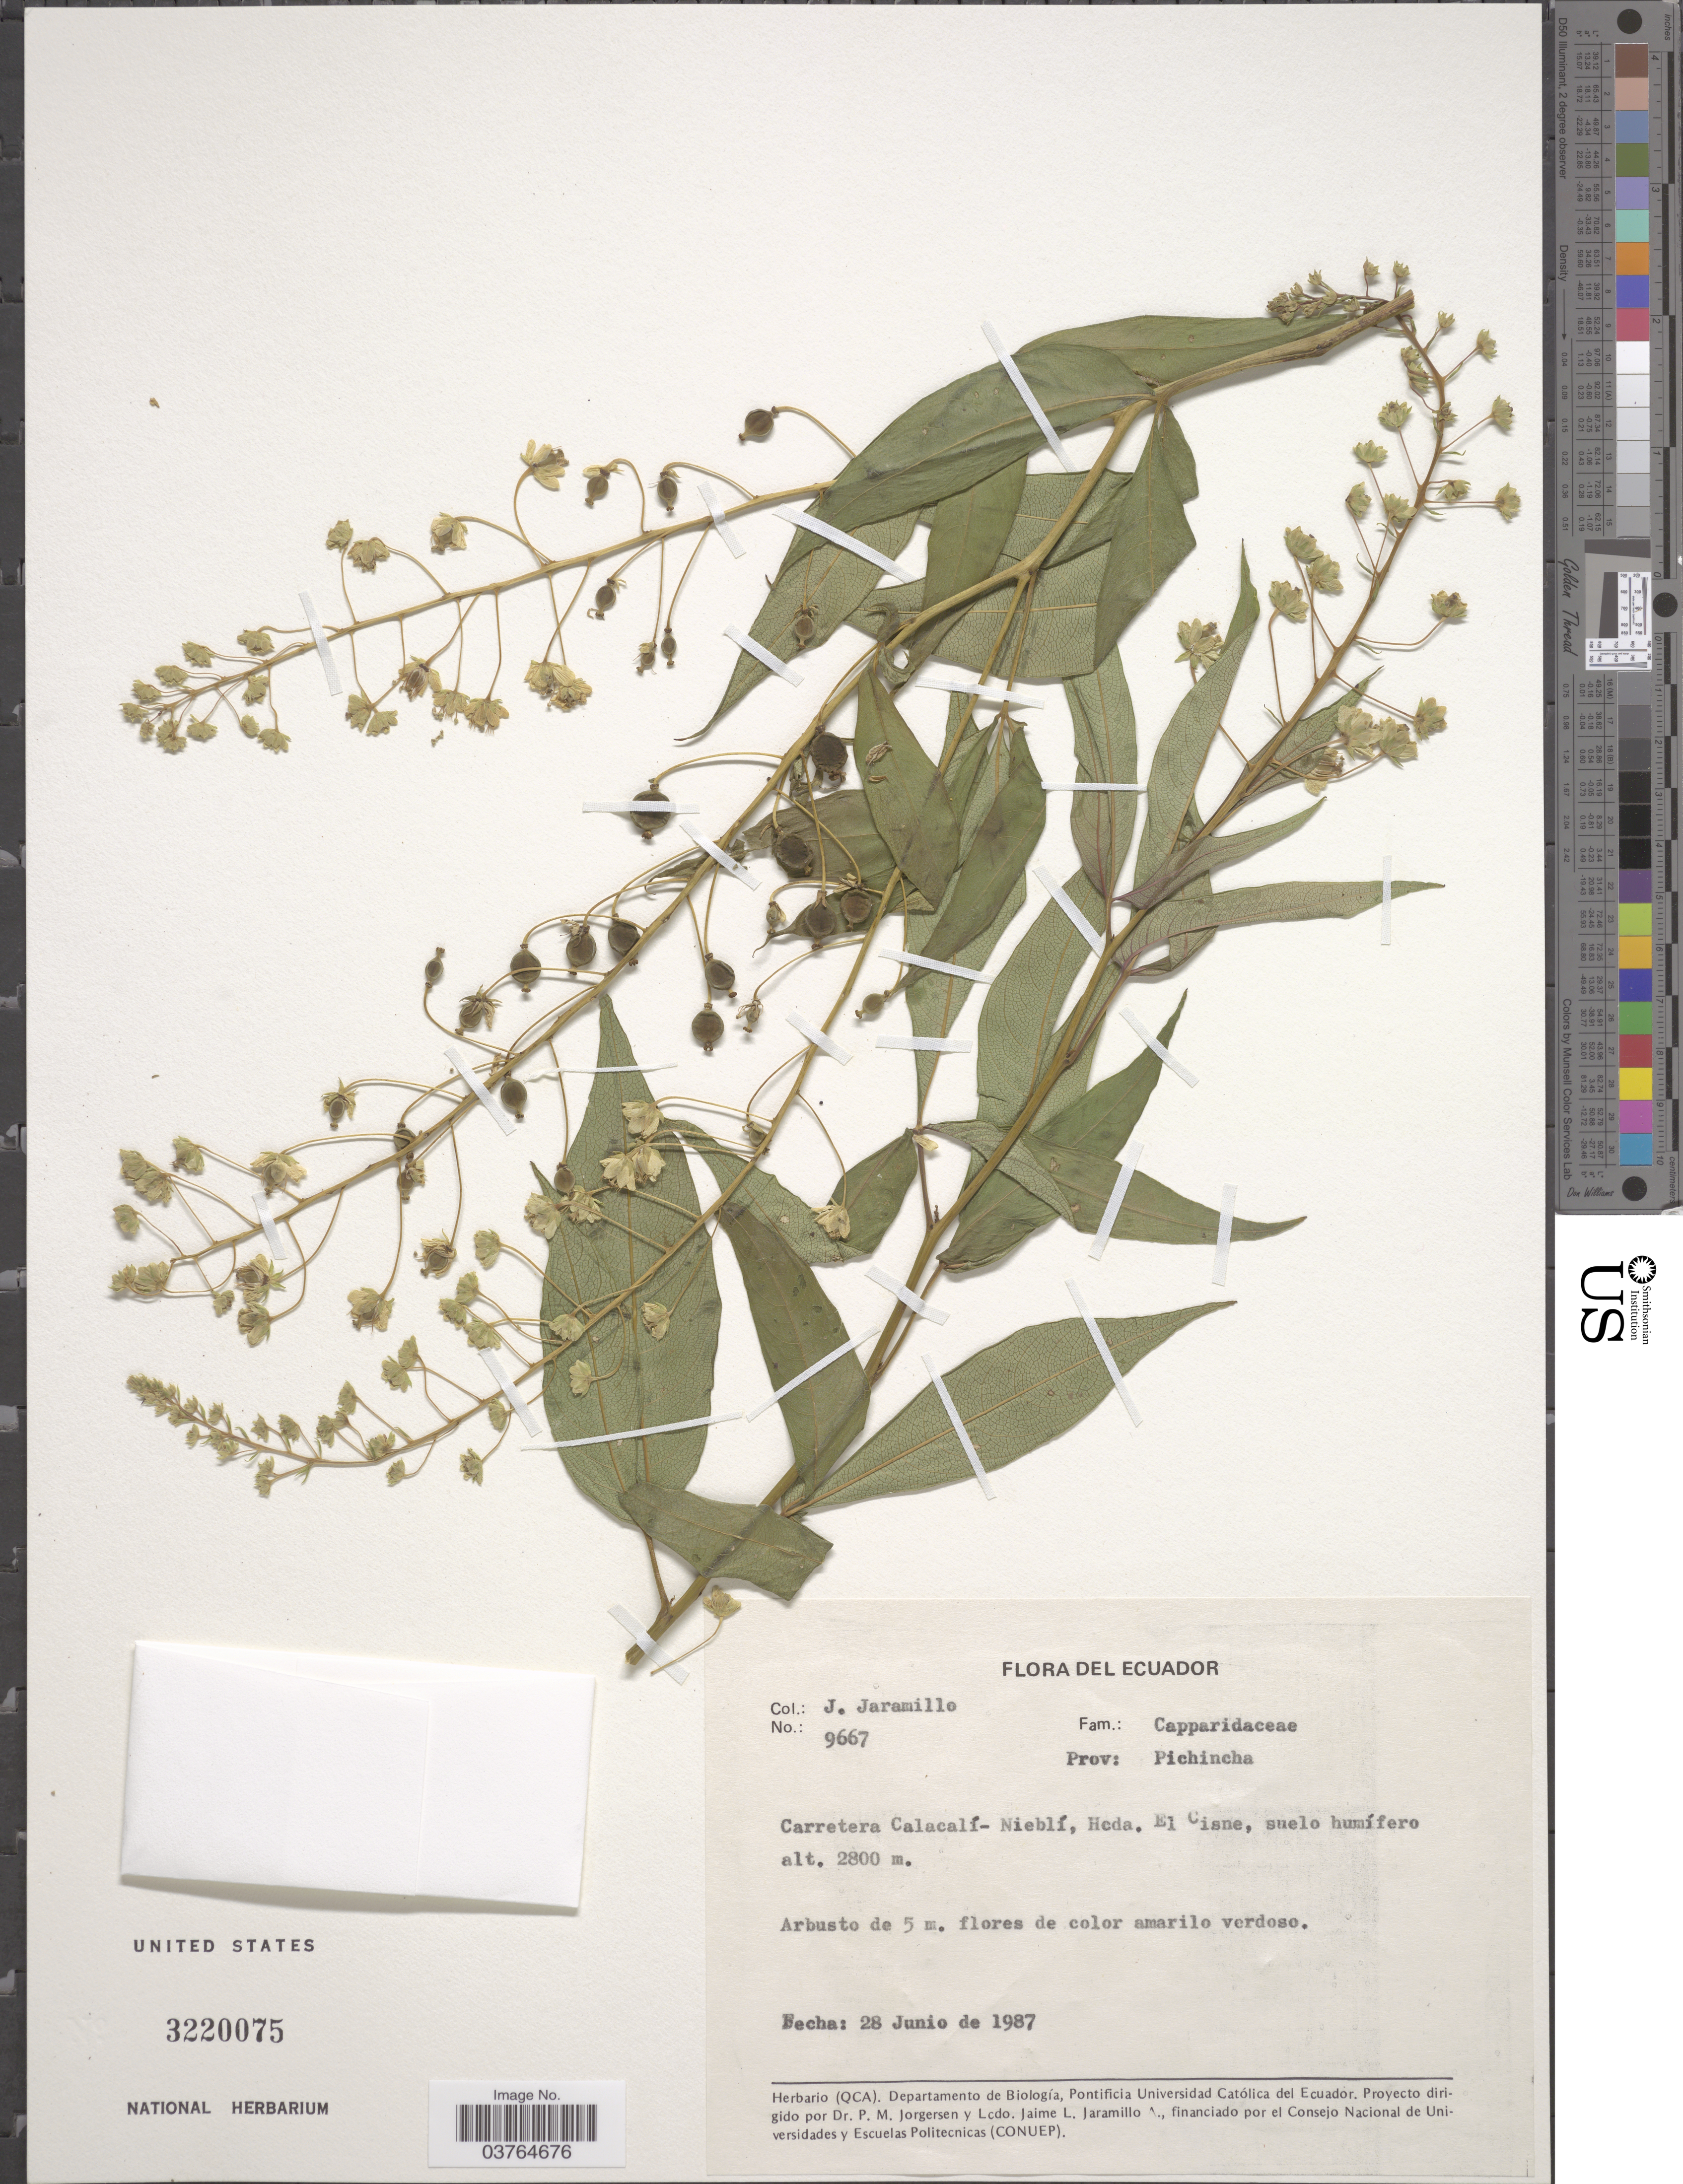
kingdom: Plantae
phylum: Tracheophyta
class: Magnoliopsida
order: Brassicales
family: Tovariaceae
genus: Tovaria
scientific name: Tovaria pendula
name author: Ruiz & Pav.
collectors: J. Jaramillo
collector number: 9667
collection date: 1987-06-28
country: Ecuador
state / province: Pichincha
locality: Carretera Calacalí- Nieblí, Hcda. El Cisne.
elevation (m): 2800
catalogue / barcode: US 3220075